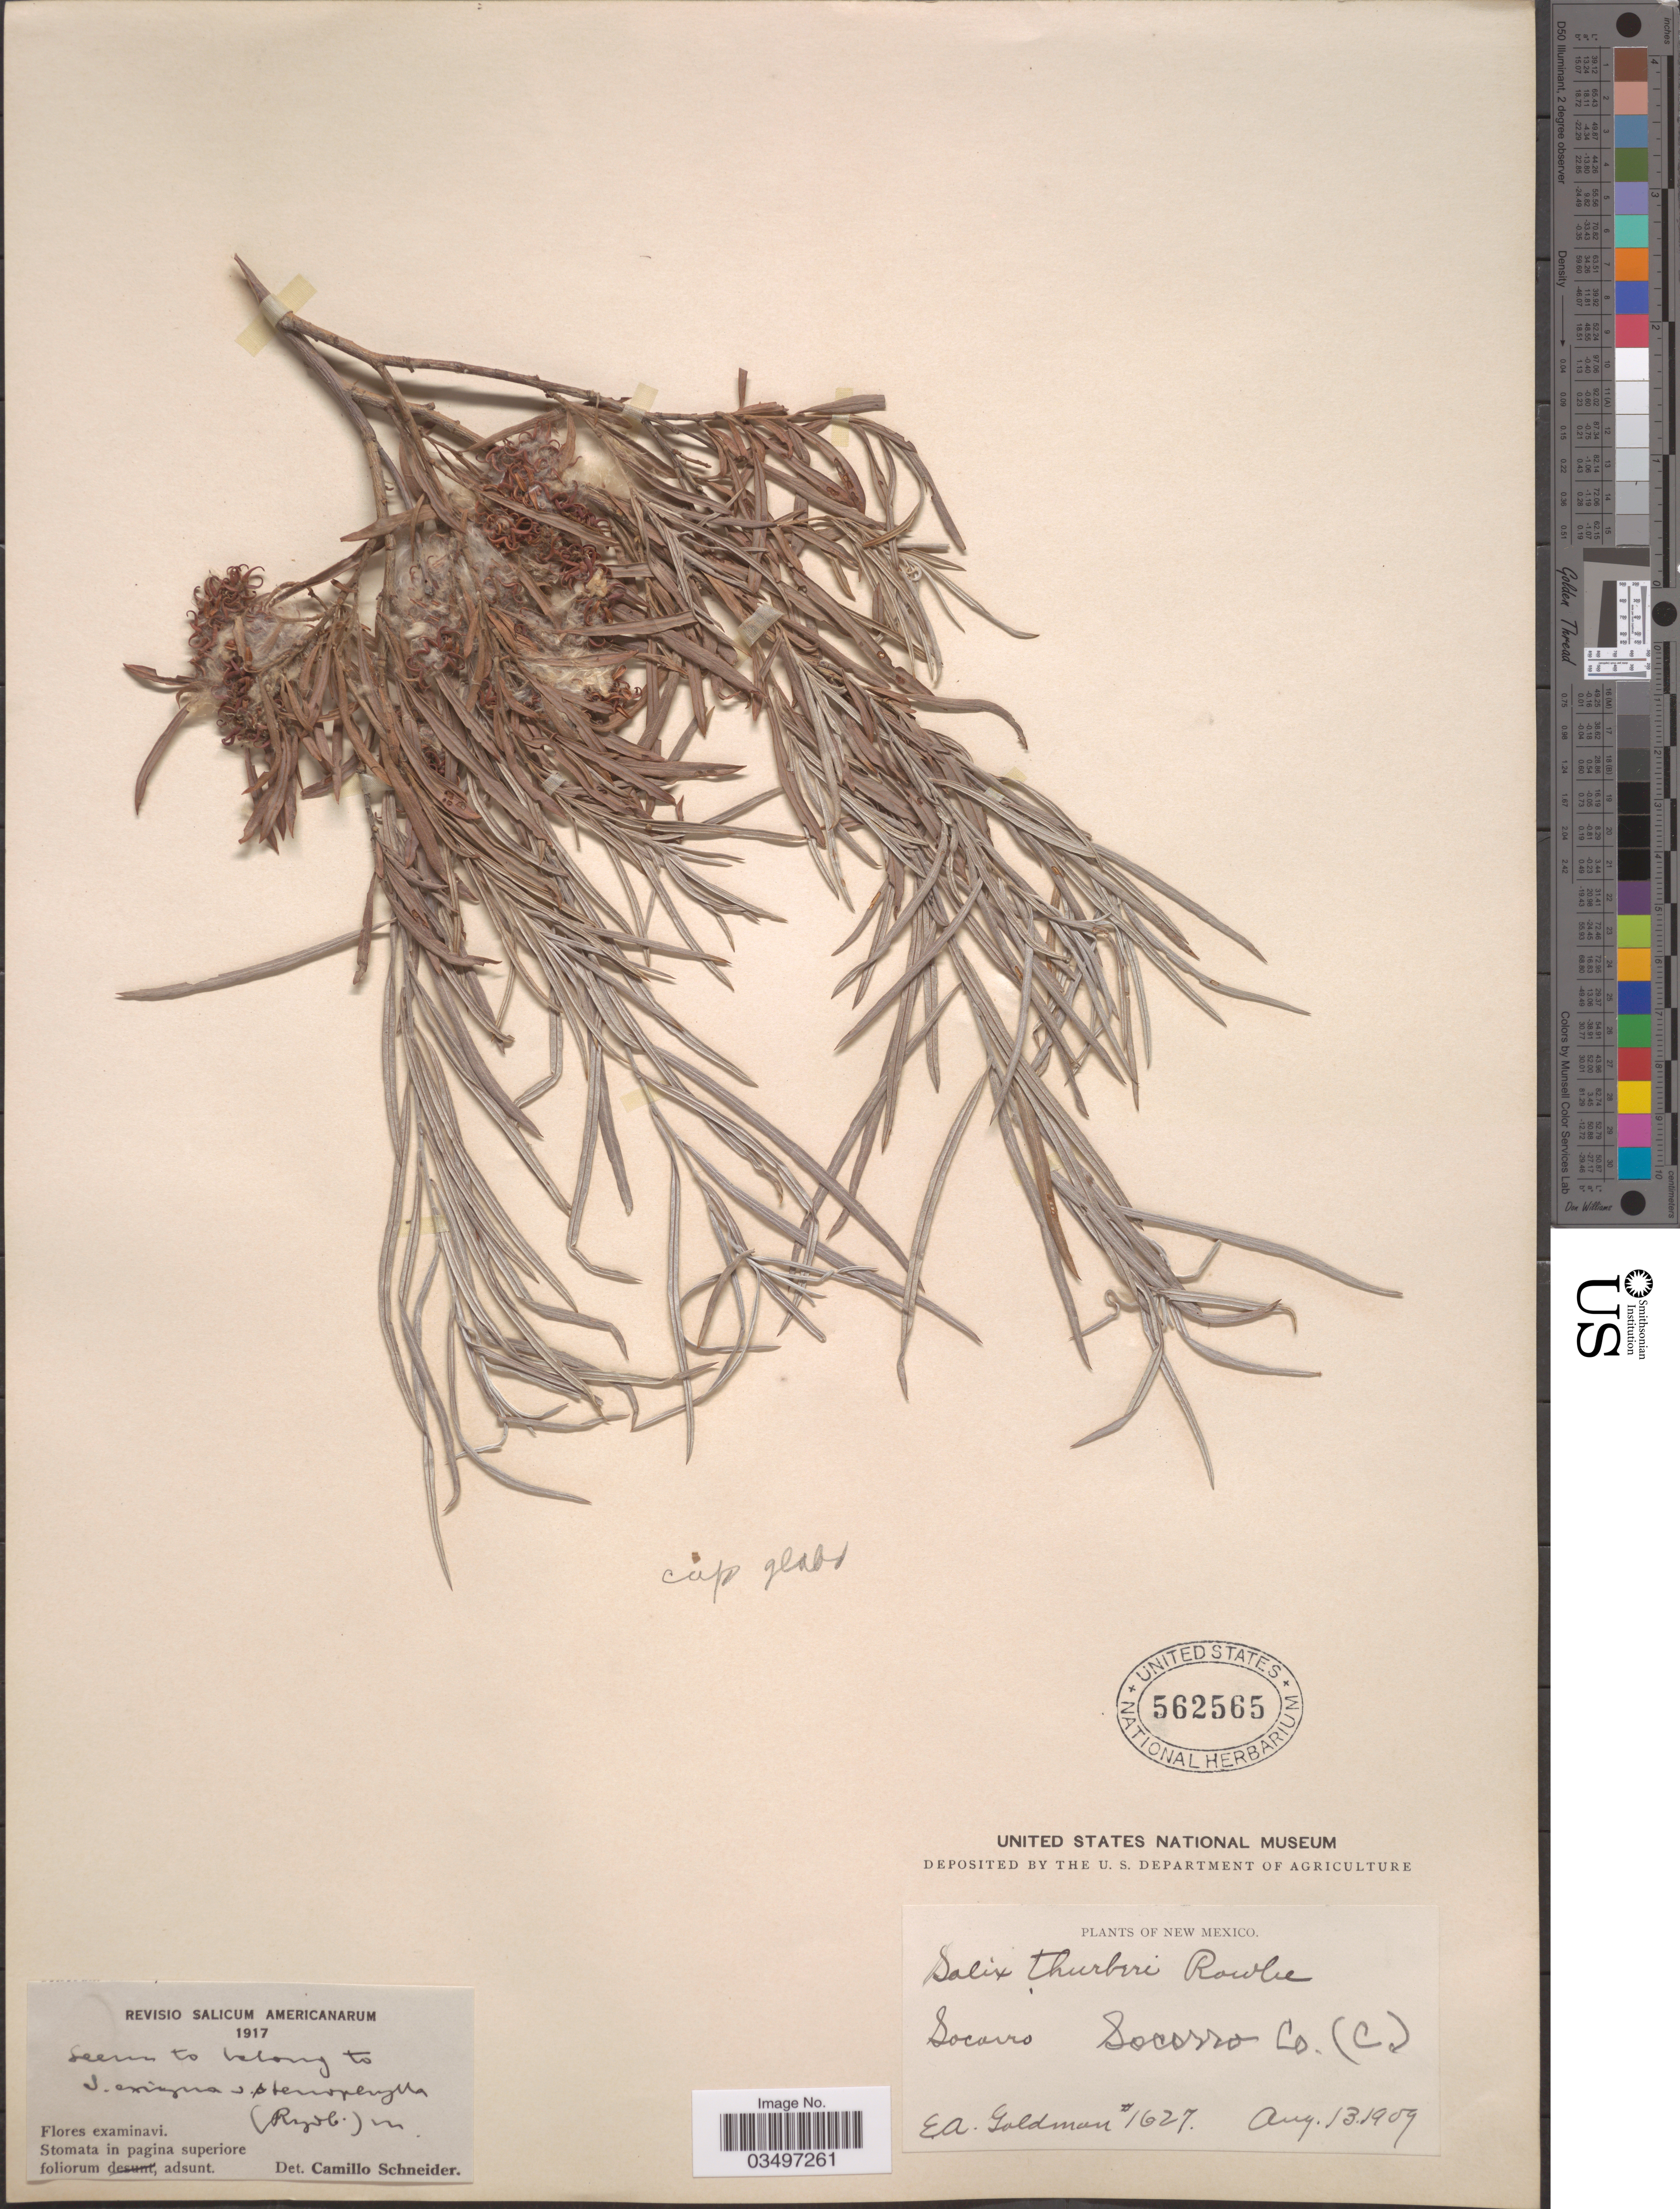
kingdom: Plantae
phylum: Tracheophyta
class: Magnoliopsida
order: Malpighiales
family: Salicaceae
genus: Salix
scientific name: Salix exigua var. stenophylla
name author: (Rydb.) C.K. Schneid.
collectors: E. A. Goldman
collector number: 1627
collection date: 1909-08-13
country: United States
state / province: New Mexico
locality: Socorro, Socorro Co. (C).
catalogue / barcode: US 562565